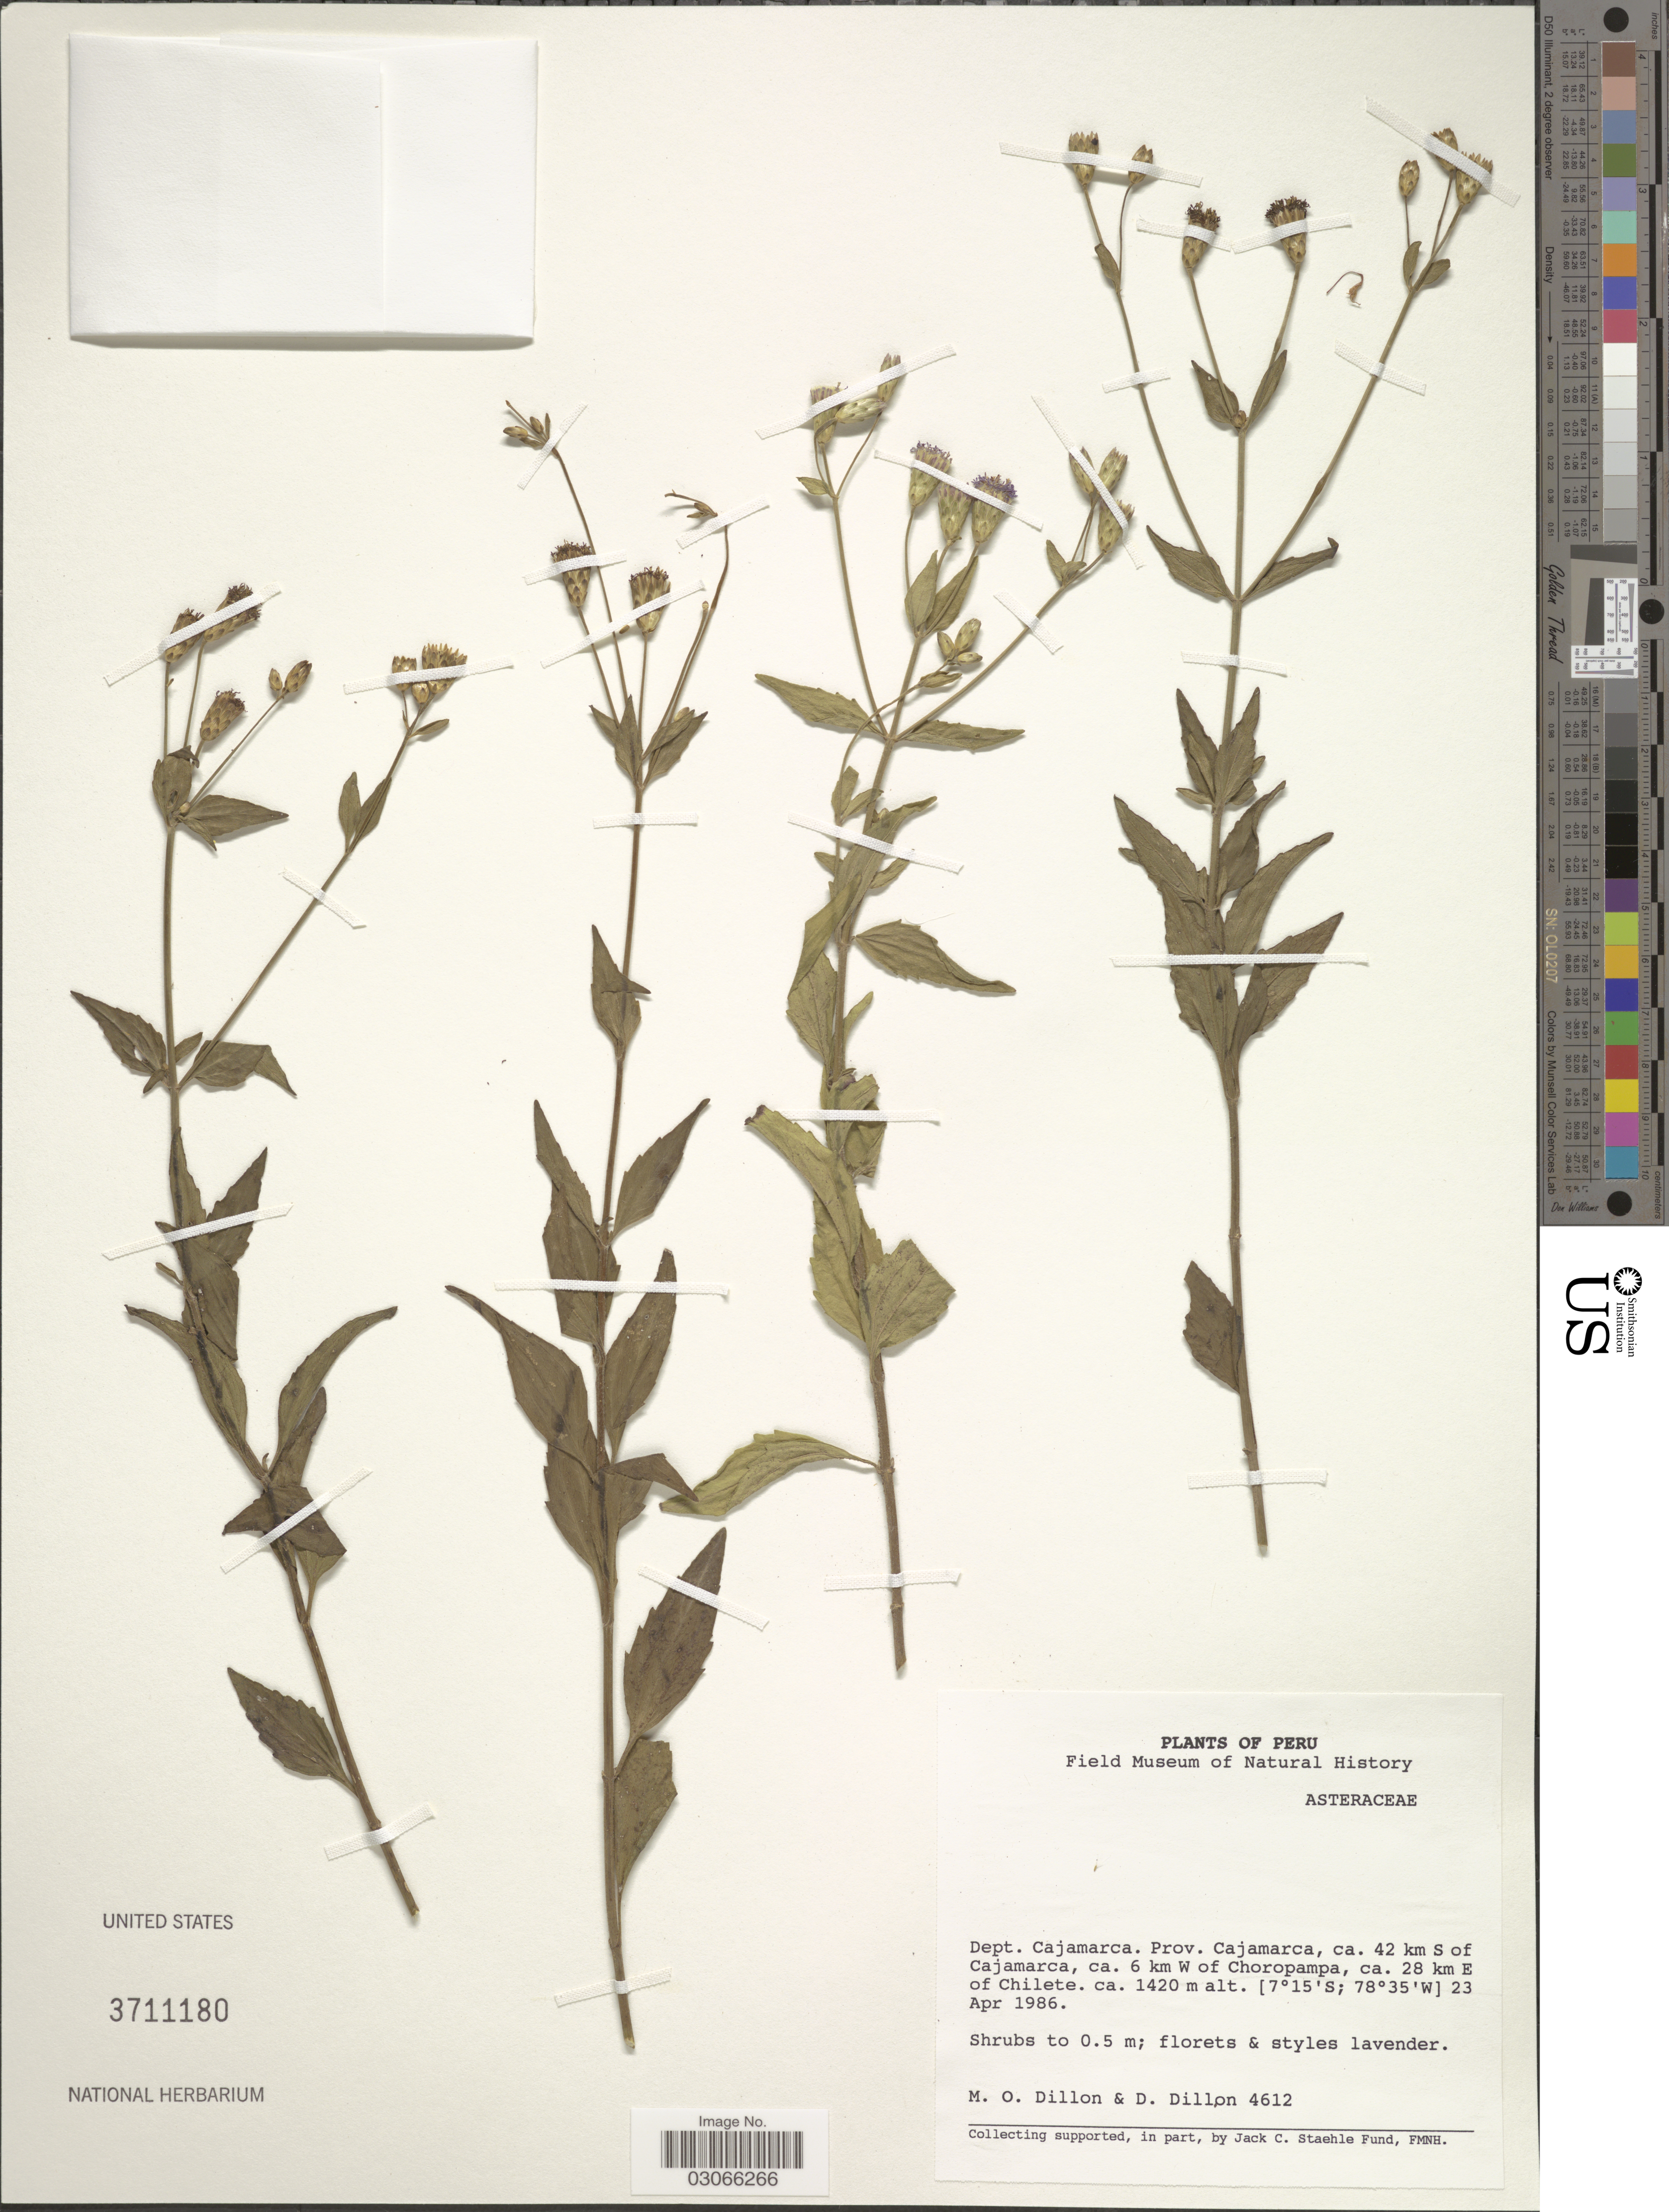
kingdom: Plantae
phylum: Tracheophyta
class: Magnoliopsida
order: Asterales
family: Asteraceae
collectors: M. O. Dillon & D. Dillon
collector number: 4612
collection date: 1986-04-23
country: Peru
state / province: Cajamarca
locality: Dept. Cajamarca. Prov. Cajamarca, ca. 42 km S of Cajamarca, ca. 6 km W of Choropampa, ca. 28 km E of Chilete.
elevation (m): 1420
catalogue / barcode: US 3711180